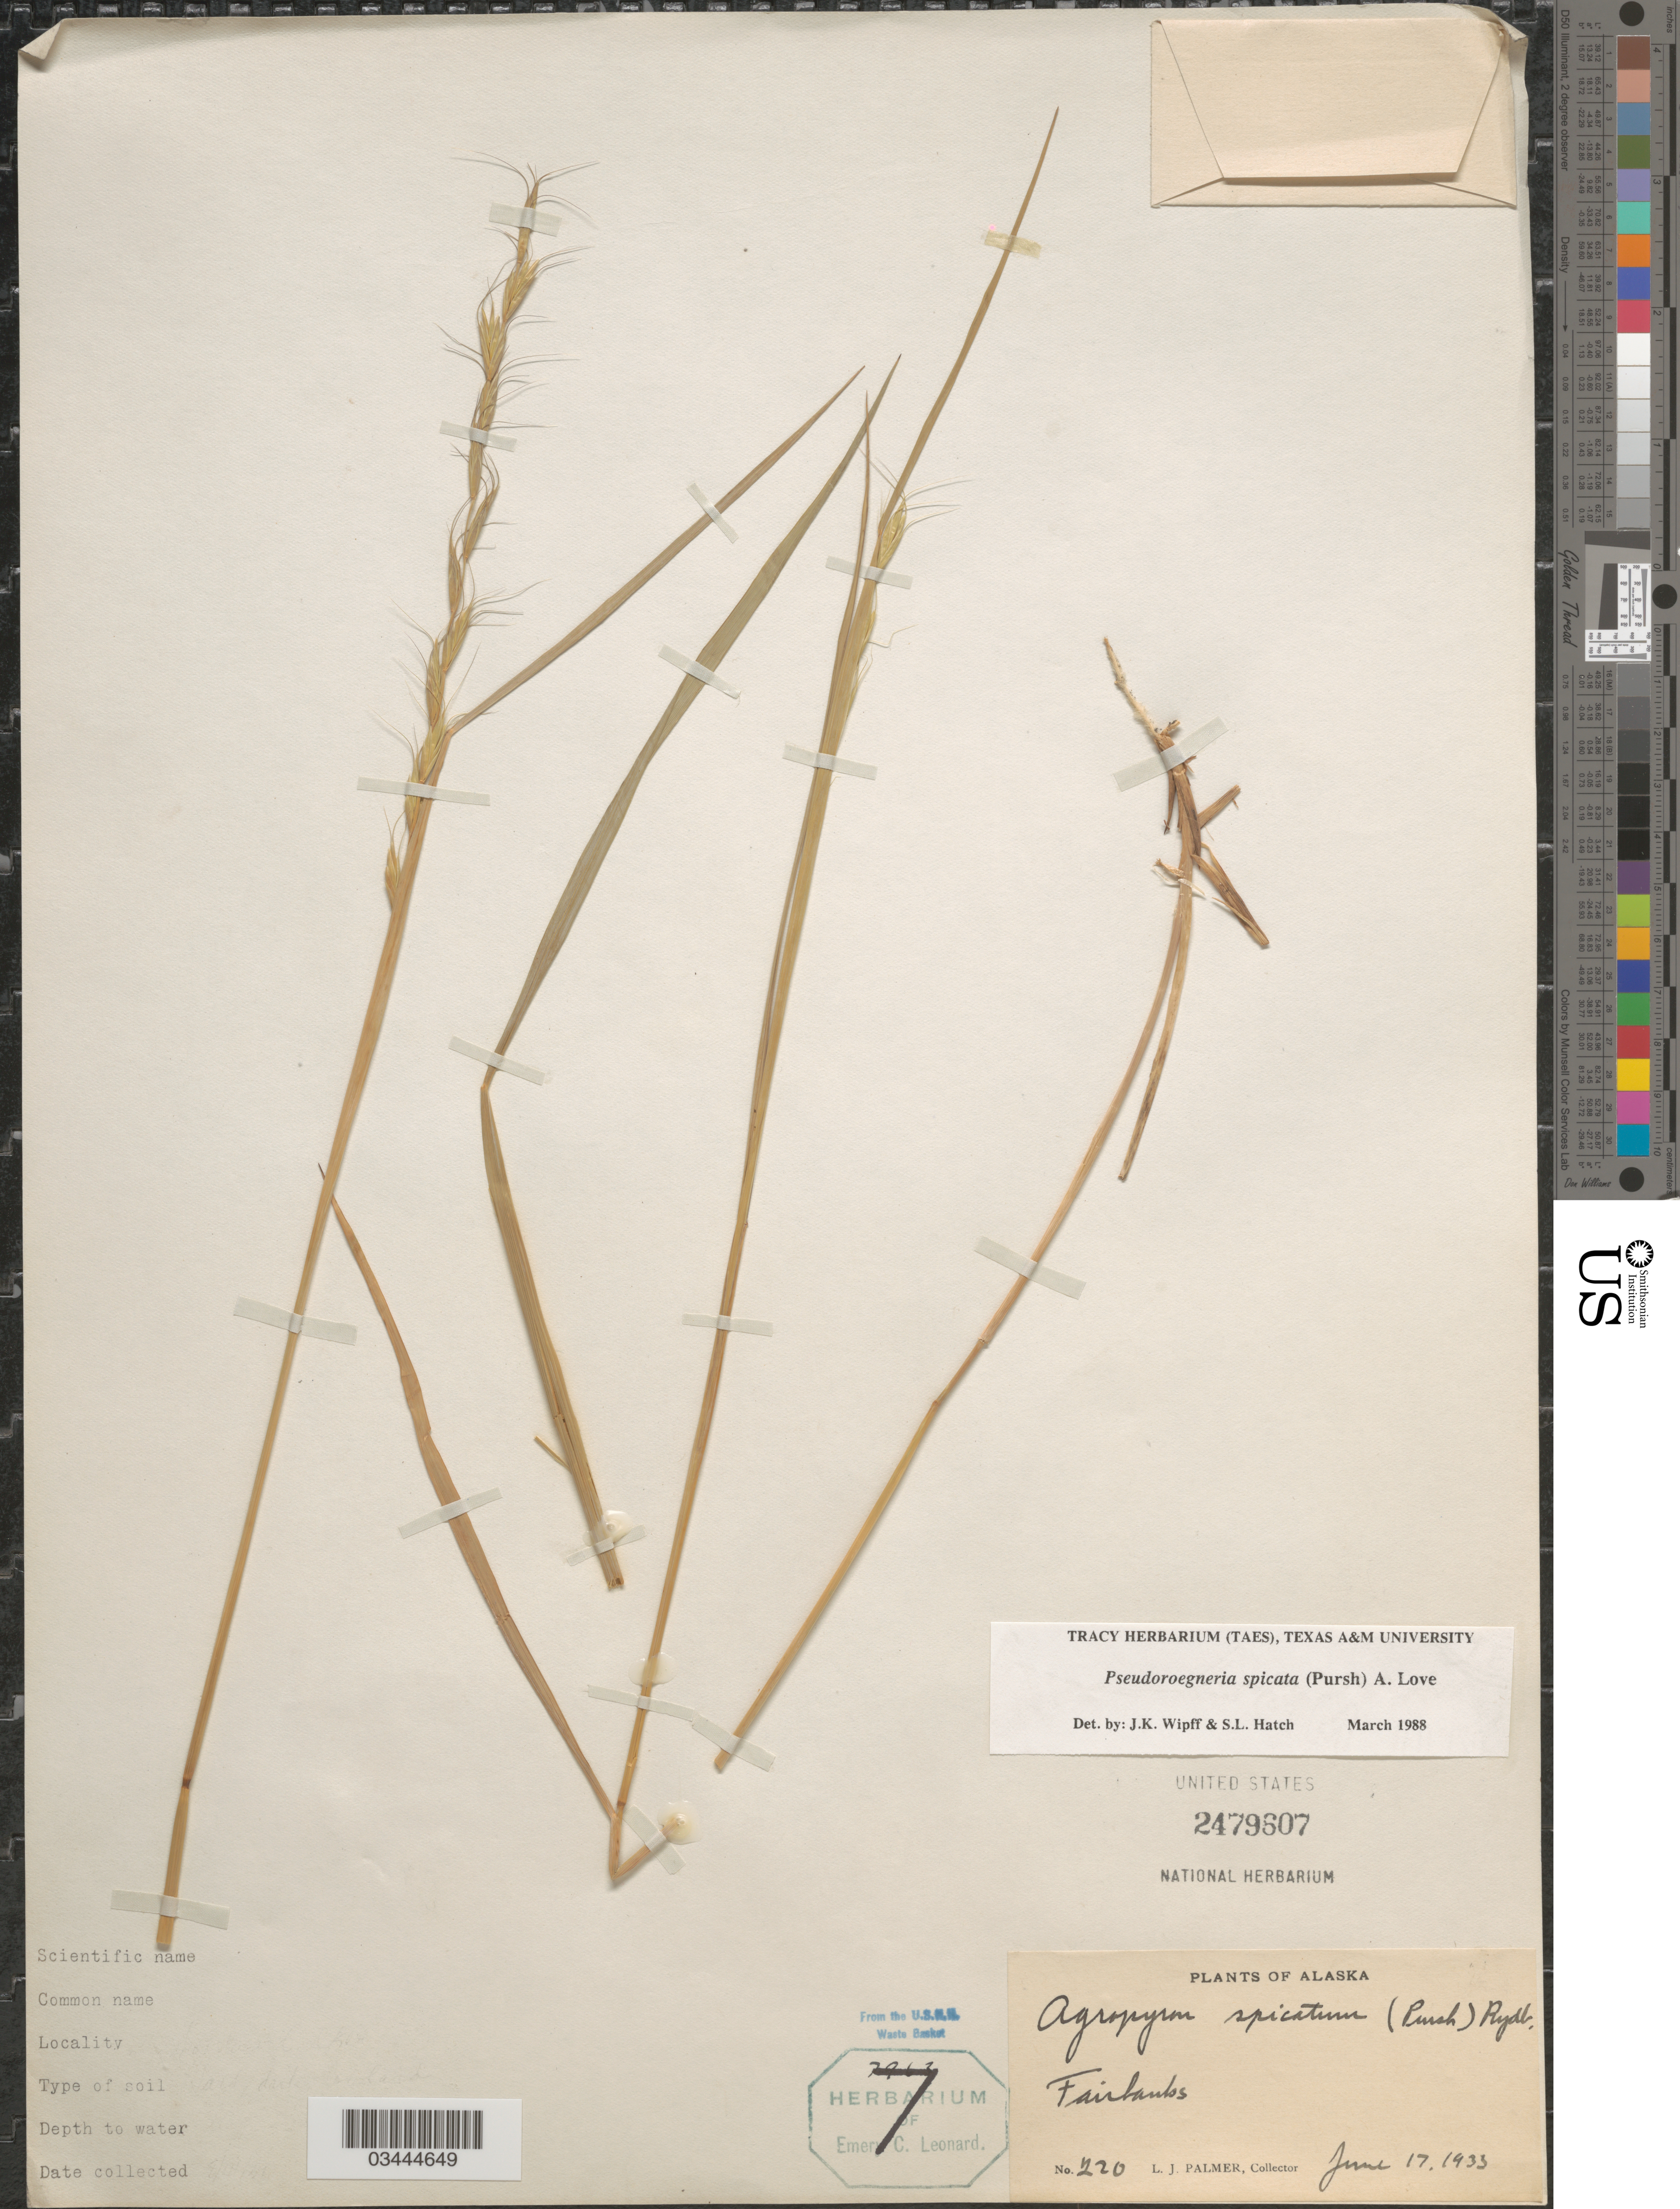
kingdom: Plantae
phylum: Tracheophyta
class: Liliopsida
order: Poales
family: Poaceae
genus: Pseudoroegneria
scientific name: Pseudoroegneria spicata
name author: (Pursh) Á. Löve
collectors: L. J. Palmer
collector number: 220*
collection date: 1933-06-17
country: United States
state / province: Alaska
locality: Fairlands.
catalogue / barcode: US 2479607